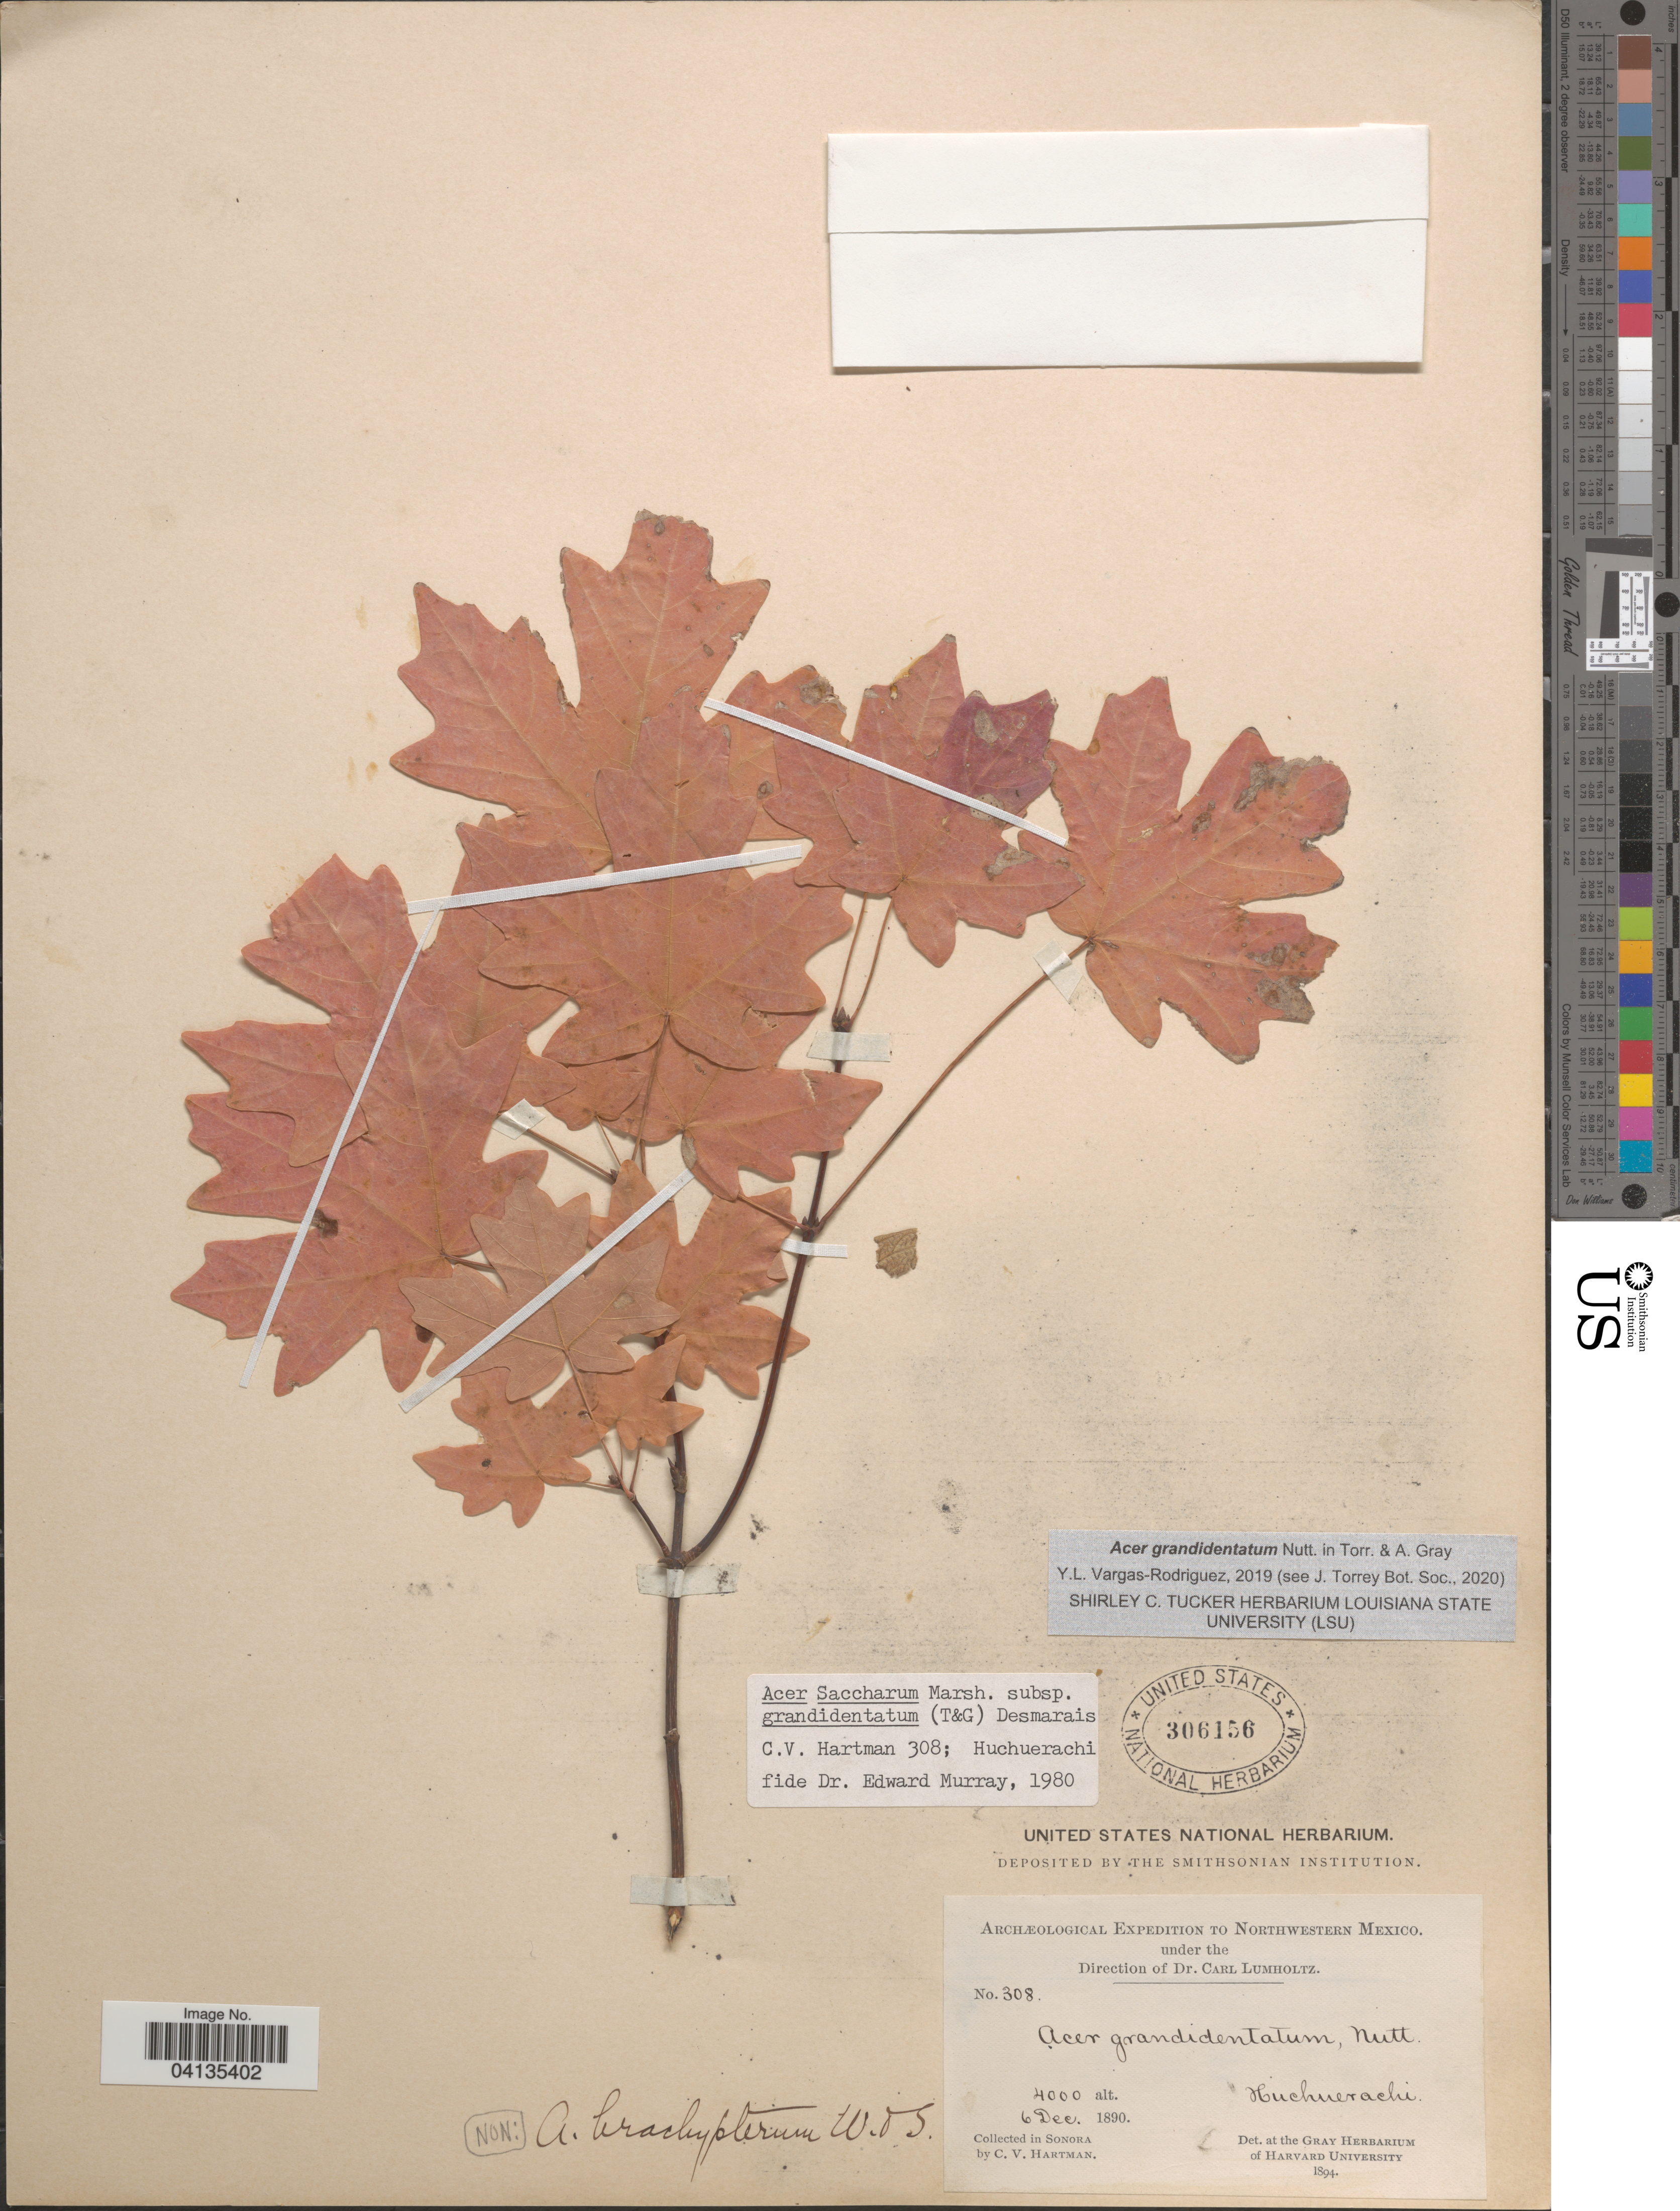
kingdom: Plantae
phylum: Tracheophyta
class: Magnoliopsida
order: Sapindales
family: Sapindaceae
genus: Acer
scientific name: Acer grandidentatum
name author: Nutt.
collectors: C. V. Hartman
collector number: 308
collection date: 1890-12-06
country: Mexico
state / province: Sonora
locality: Archælogical Expedition to Northwestern Mexico. Huchuerachi.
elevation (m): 1219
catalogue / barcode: US 306156